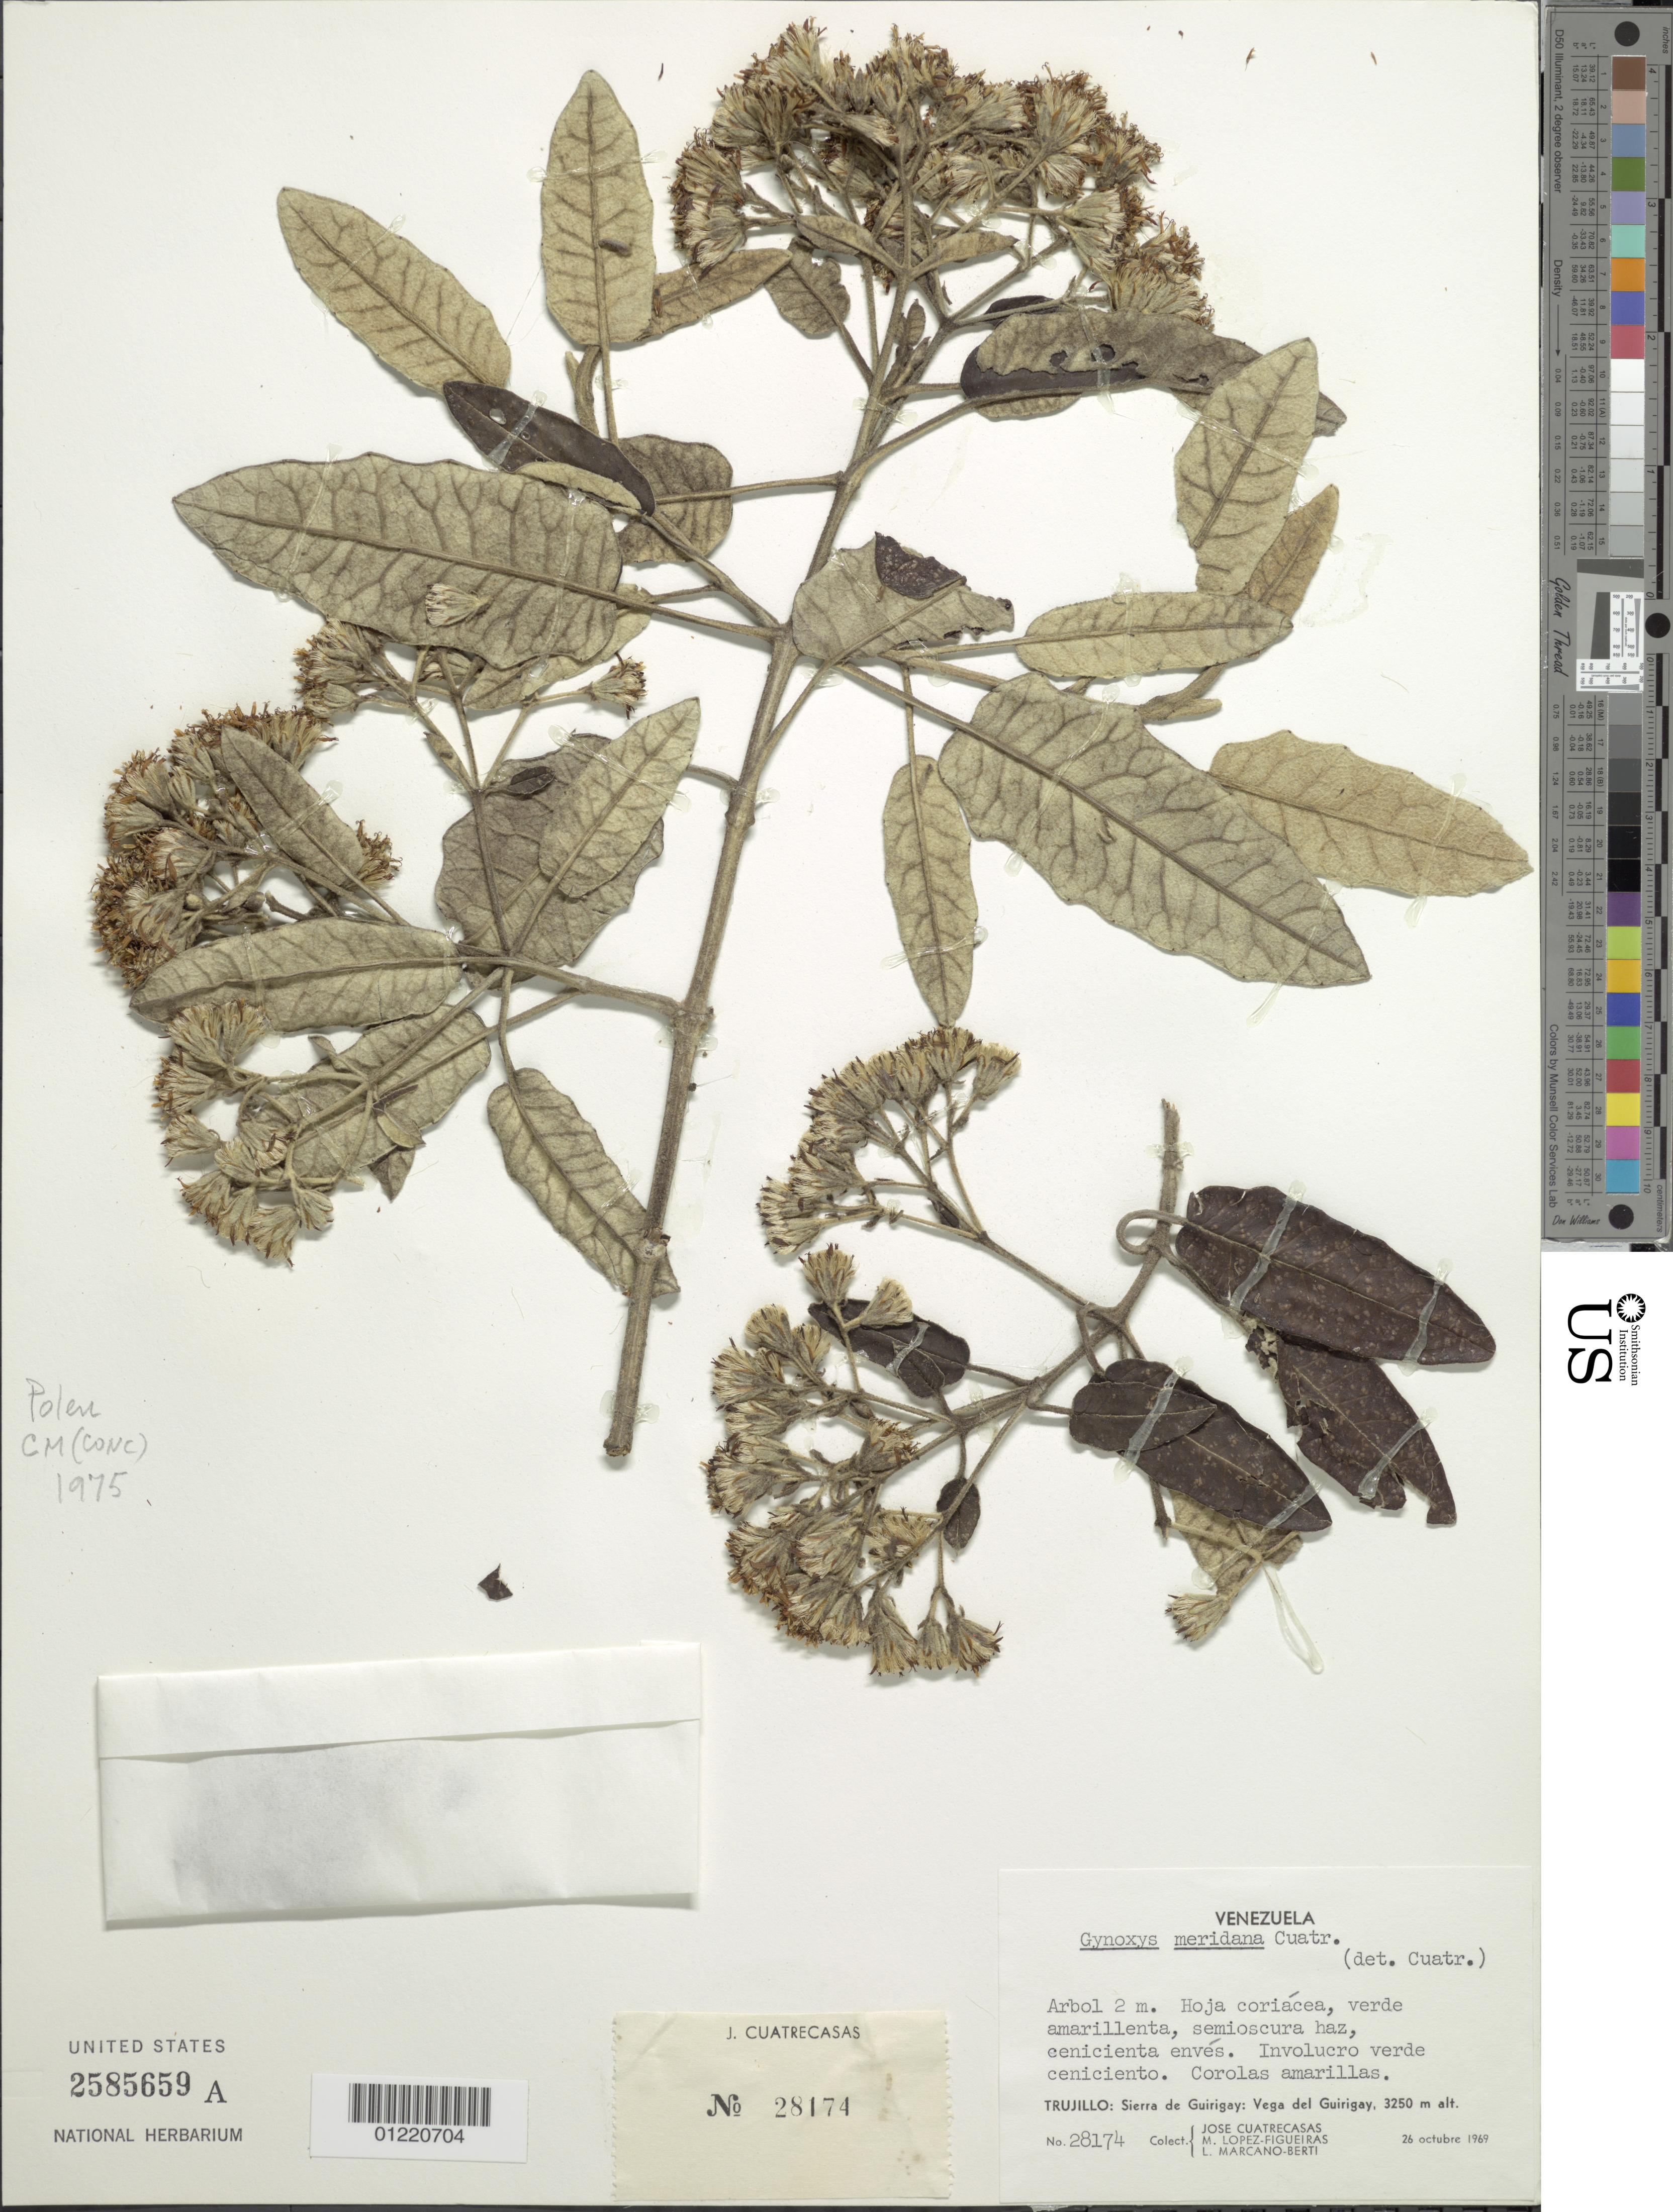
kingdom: Plantae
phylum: Tracheophyta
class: Magnoliopsida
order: Asterales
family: Asteraceae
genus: Gynoxys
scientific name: Gynoxys meridana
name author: Cuatrec.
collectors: J. Cuatrecasas, M. López Figueiras & L. Marcano-Berti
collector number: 28174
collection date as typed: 26 Oct 1969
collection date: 1969-10-26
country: Venezuela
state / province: Trujillo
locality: Sierra de Guirigay: Vega del Guirigay.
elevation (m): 3250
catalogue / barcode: US 2585659A